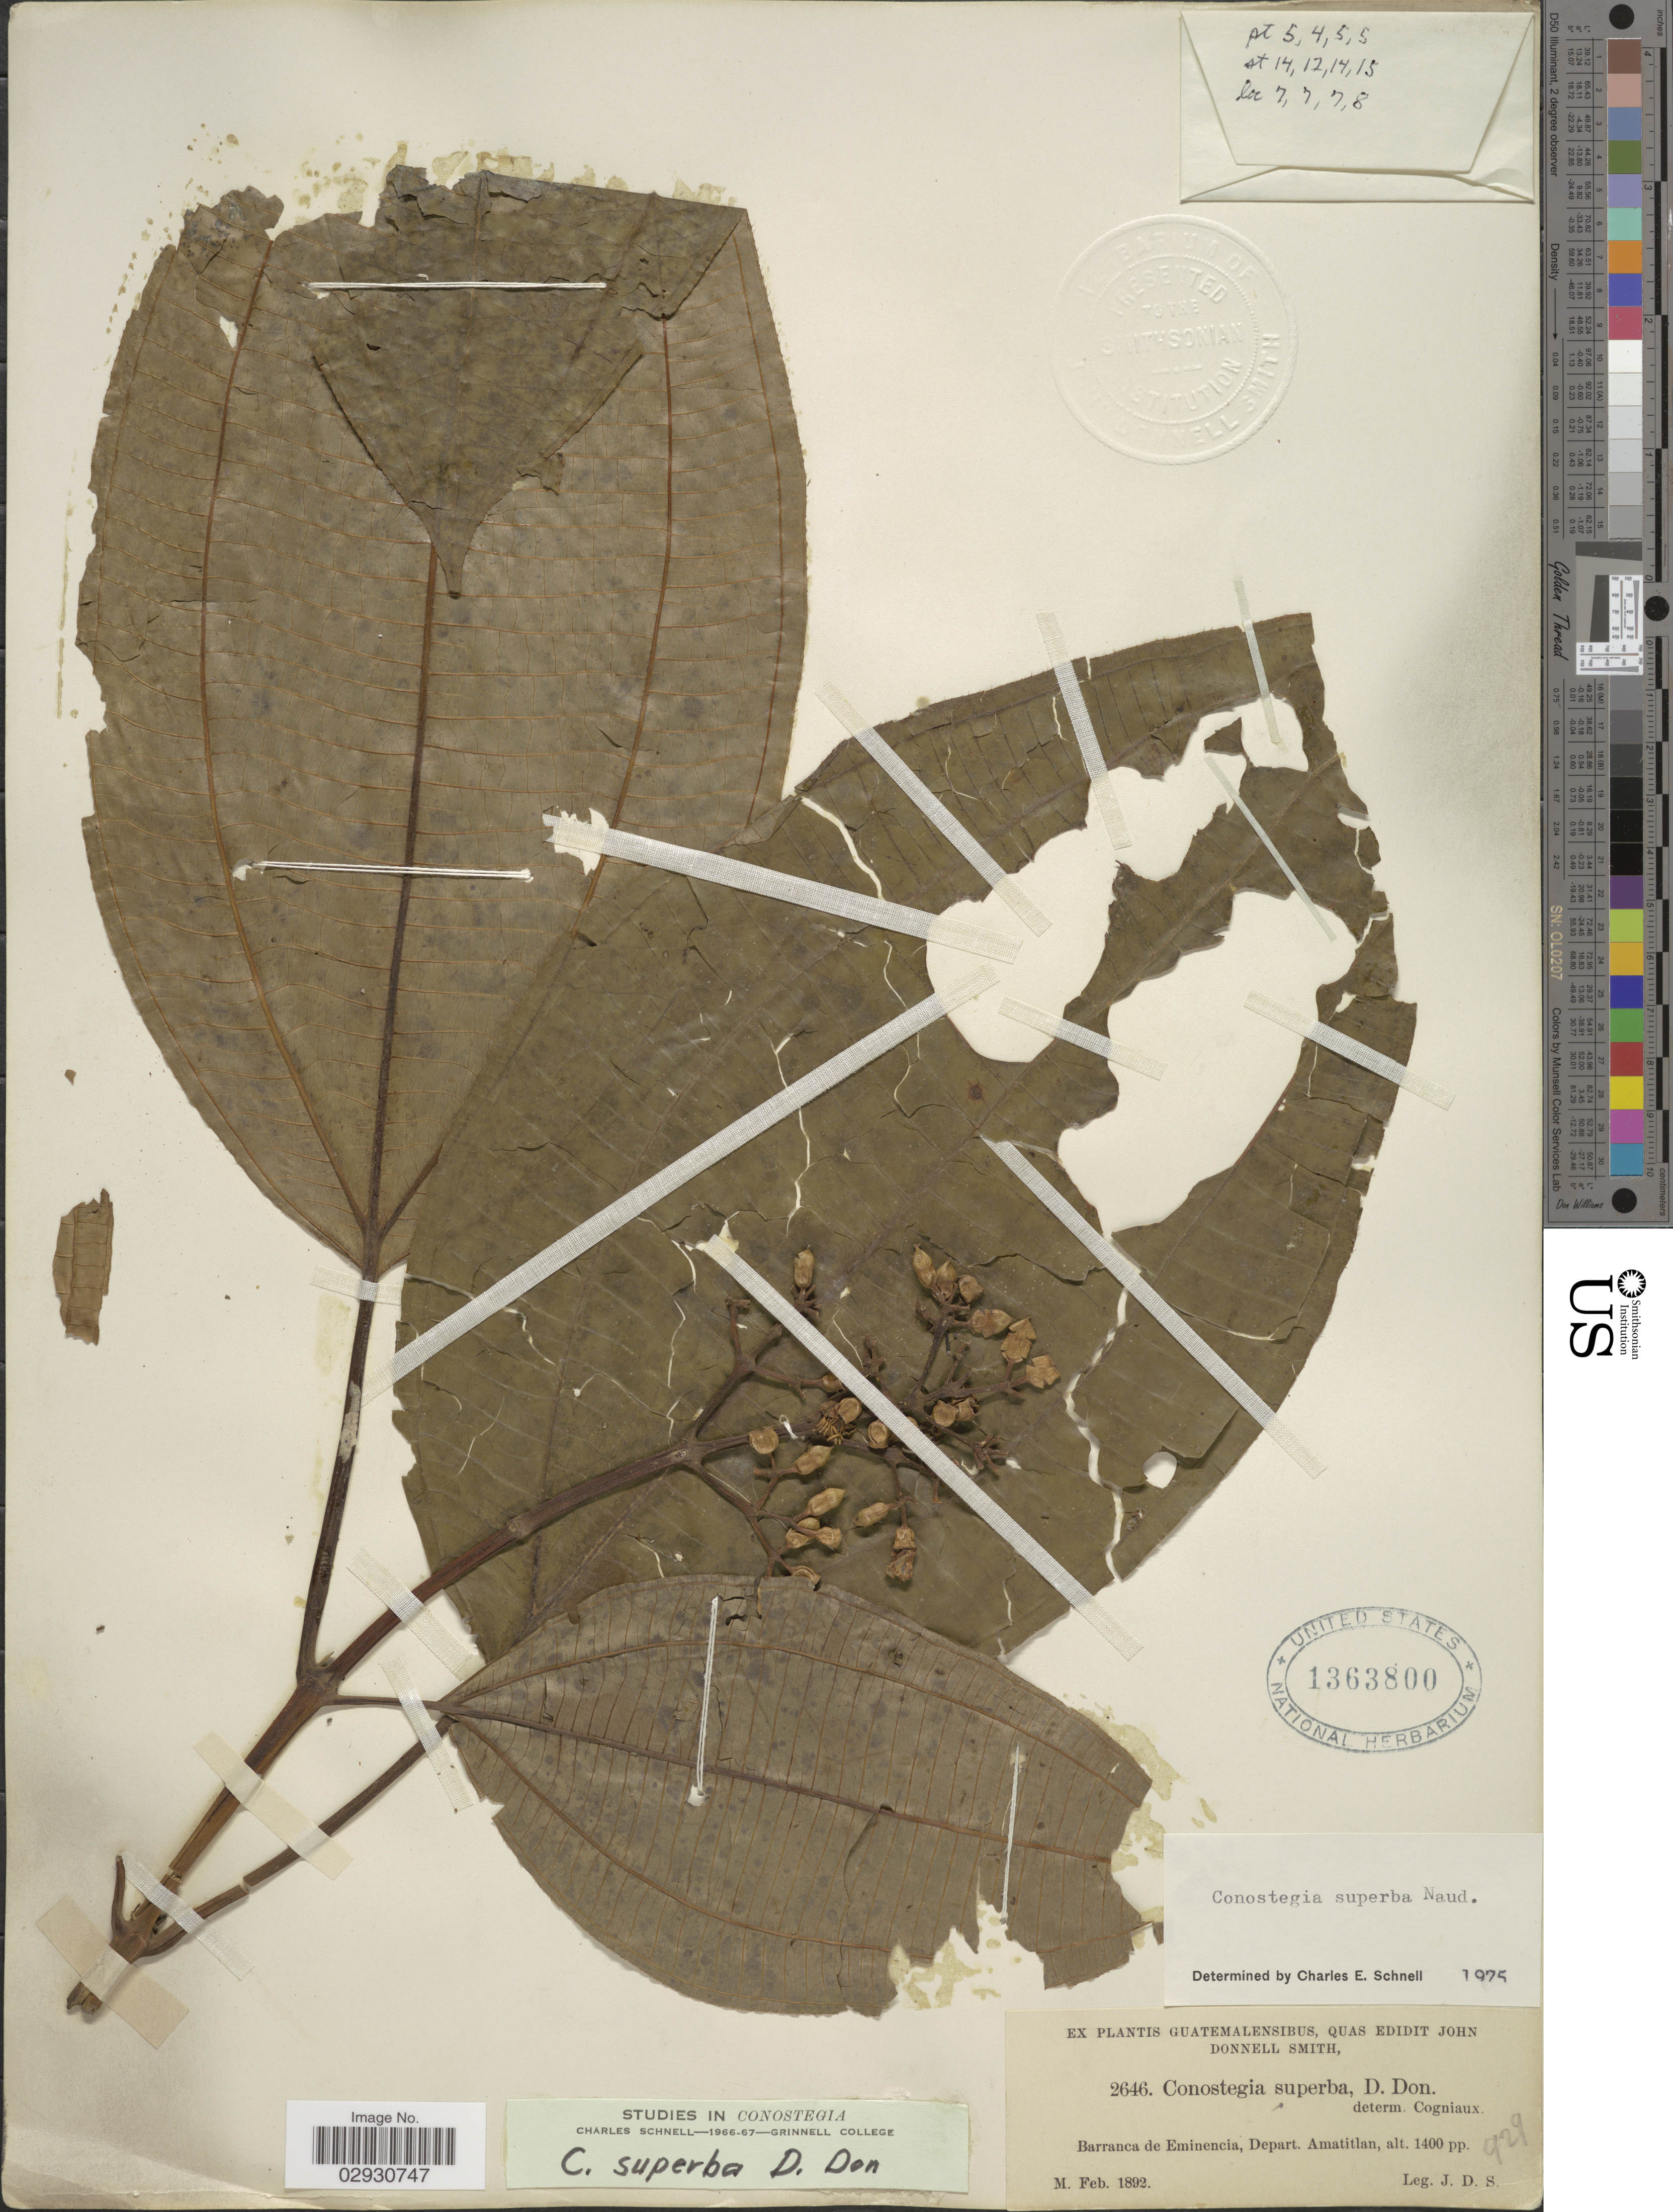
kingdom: Plantae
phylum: Tracheophyta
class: Magnoliopsida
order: Myrtales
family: Melastomataceae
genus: Conostegia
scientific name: Conostegia superba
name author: Naudin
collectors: J. Donnell Smith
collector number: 2646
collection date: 1892-02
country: Guatemala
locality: Barranca de Eminencia, Depart. Amatitlan.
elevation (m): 427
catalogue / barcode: US 1363800